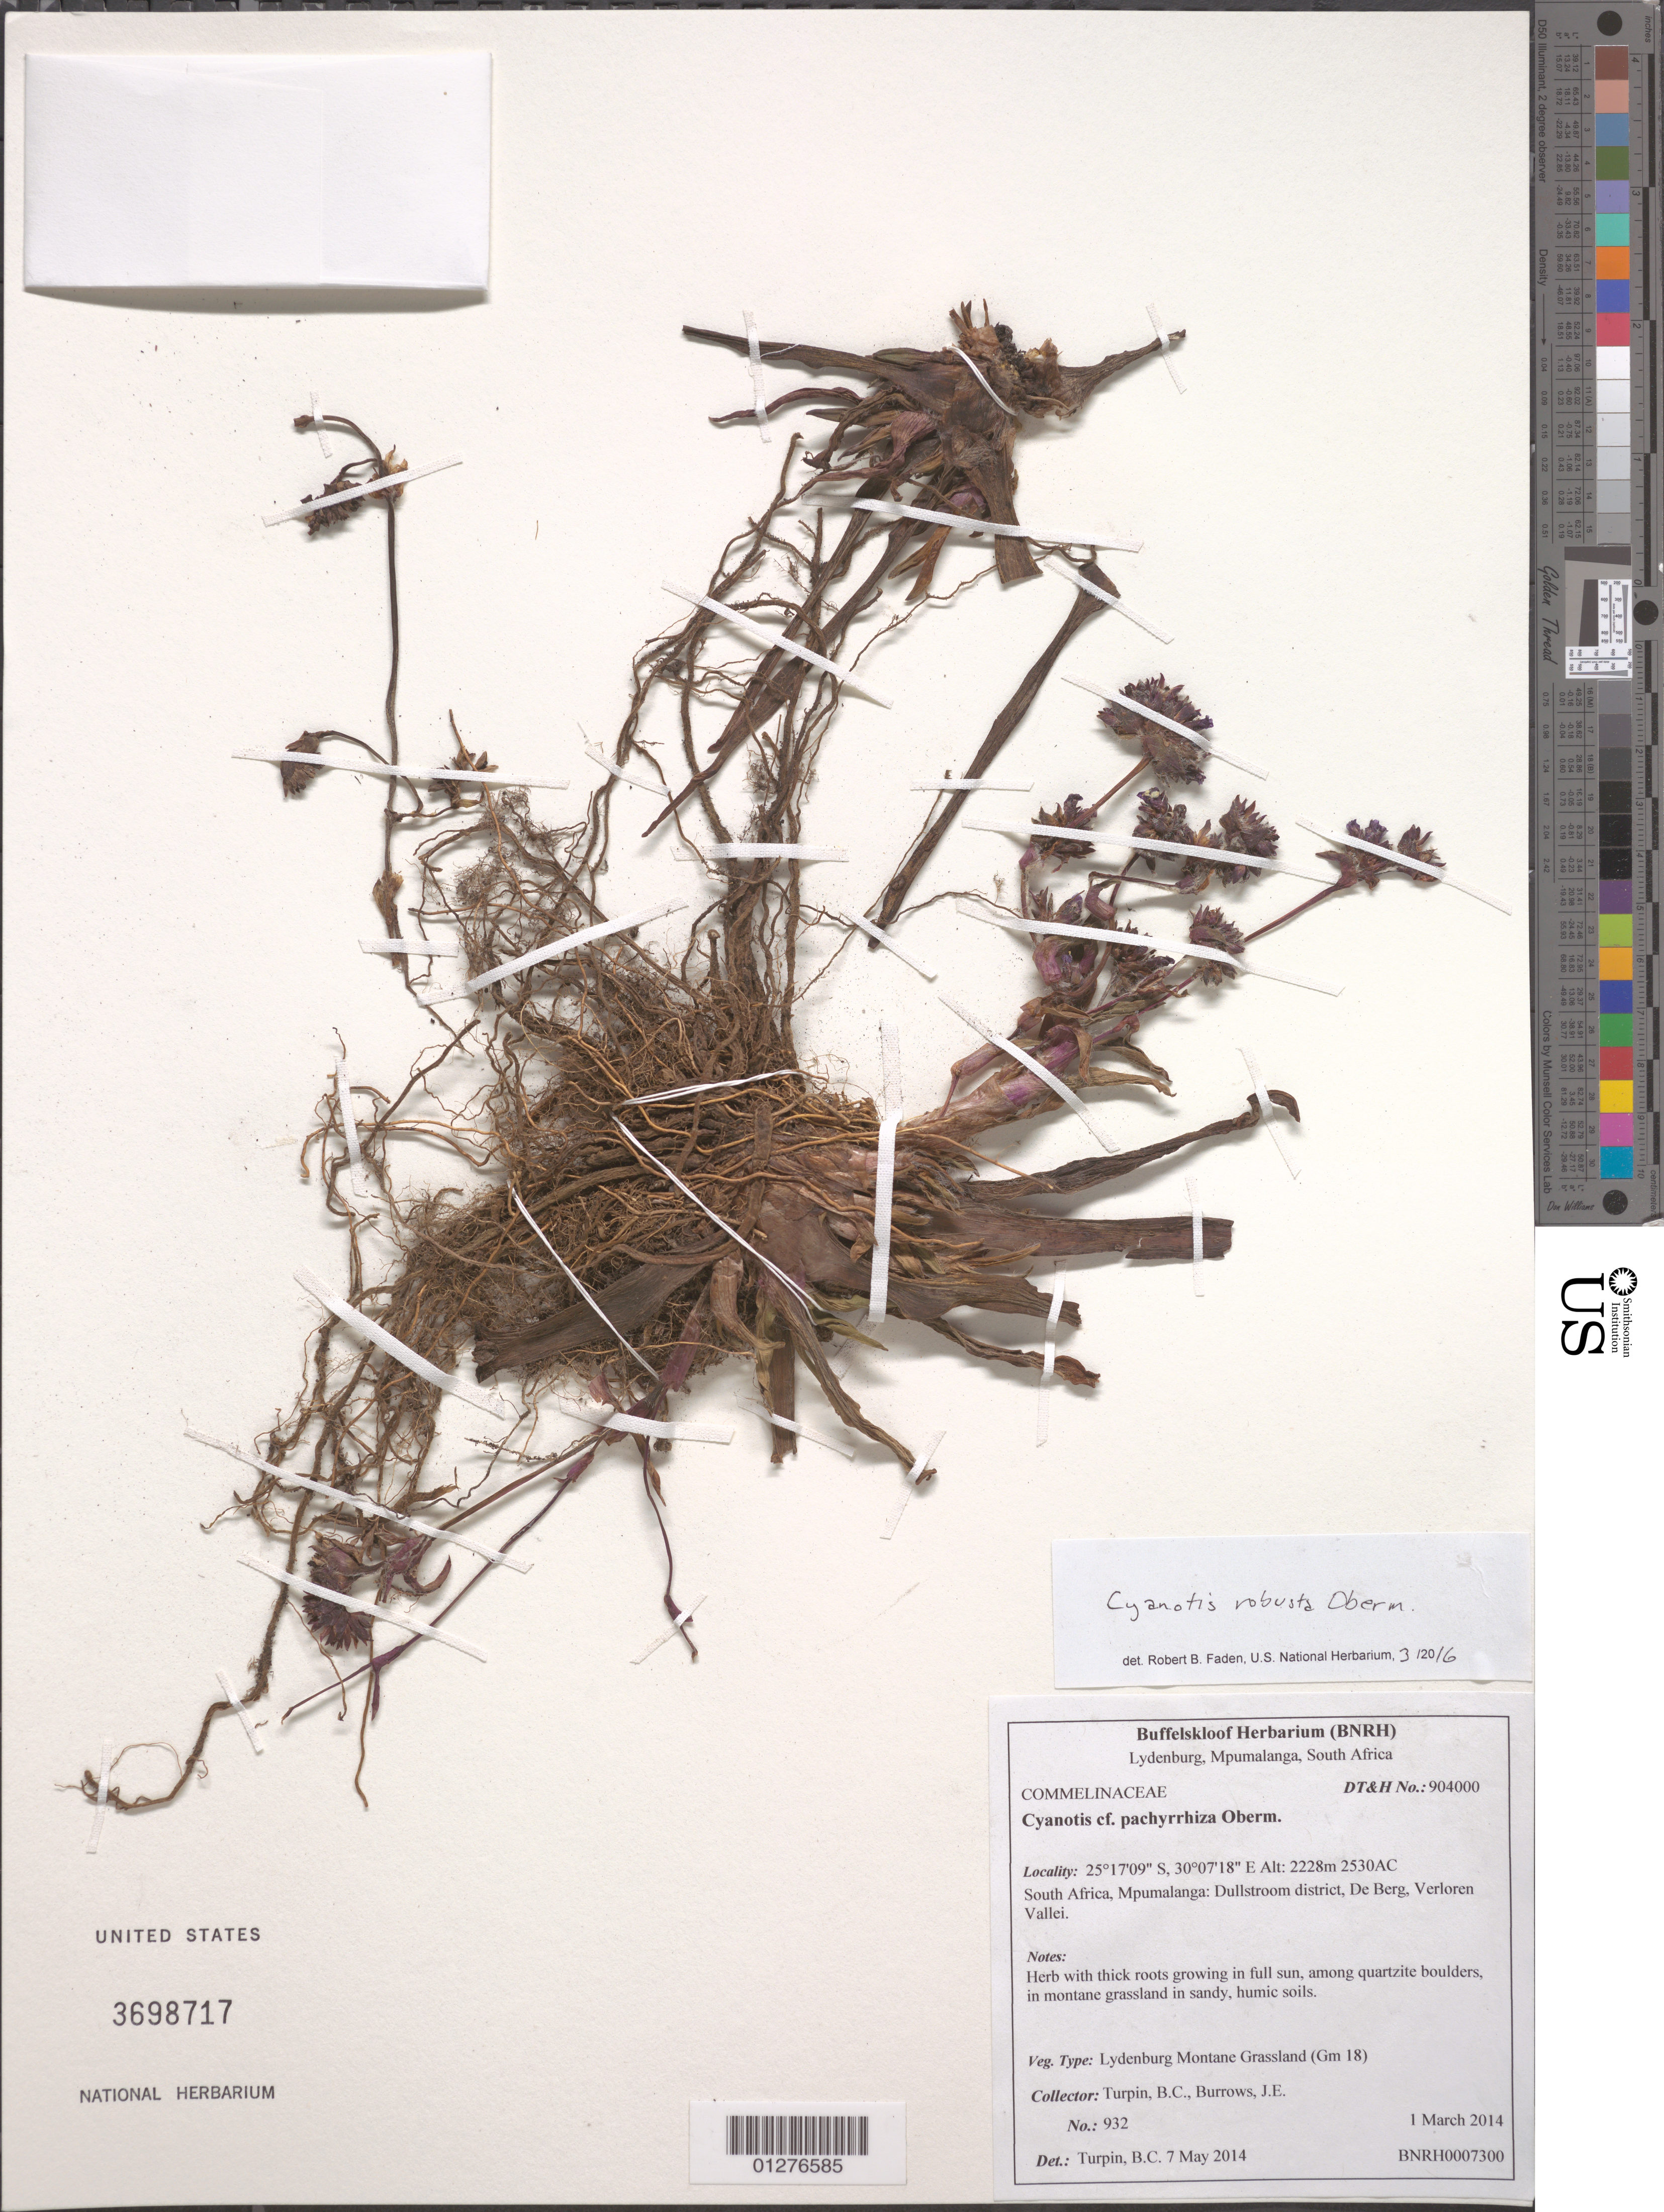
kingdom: Plantae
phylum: Tracheophyta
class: Liliopsida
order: Commelinales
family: Commelinaceae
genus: Cyanotis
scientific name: Cyanotis robusta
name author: Oberm.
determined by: Faden, Robert B., (US), Smithsonian Institution - National Museum of Natural History (UNITED STATES)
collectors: B. C. Turpin & J. Burrows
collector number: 932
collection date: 2014-03-01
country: South Africa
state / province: Mpumalanga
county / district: Dullstroom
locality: Verloren Vallei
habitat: growing in full sun, among quartzite boulders, in montane grassland in sandy, humic soils.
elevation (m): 2228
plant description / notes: Veg Type: Lydenburg Montane Grassland (Gm 18)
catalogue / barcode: US 3698717